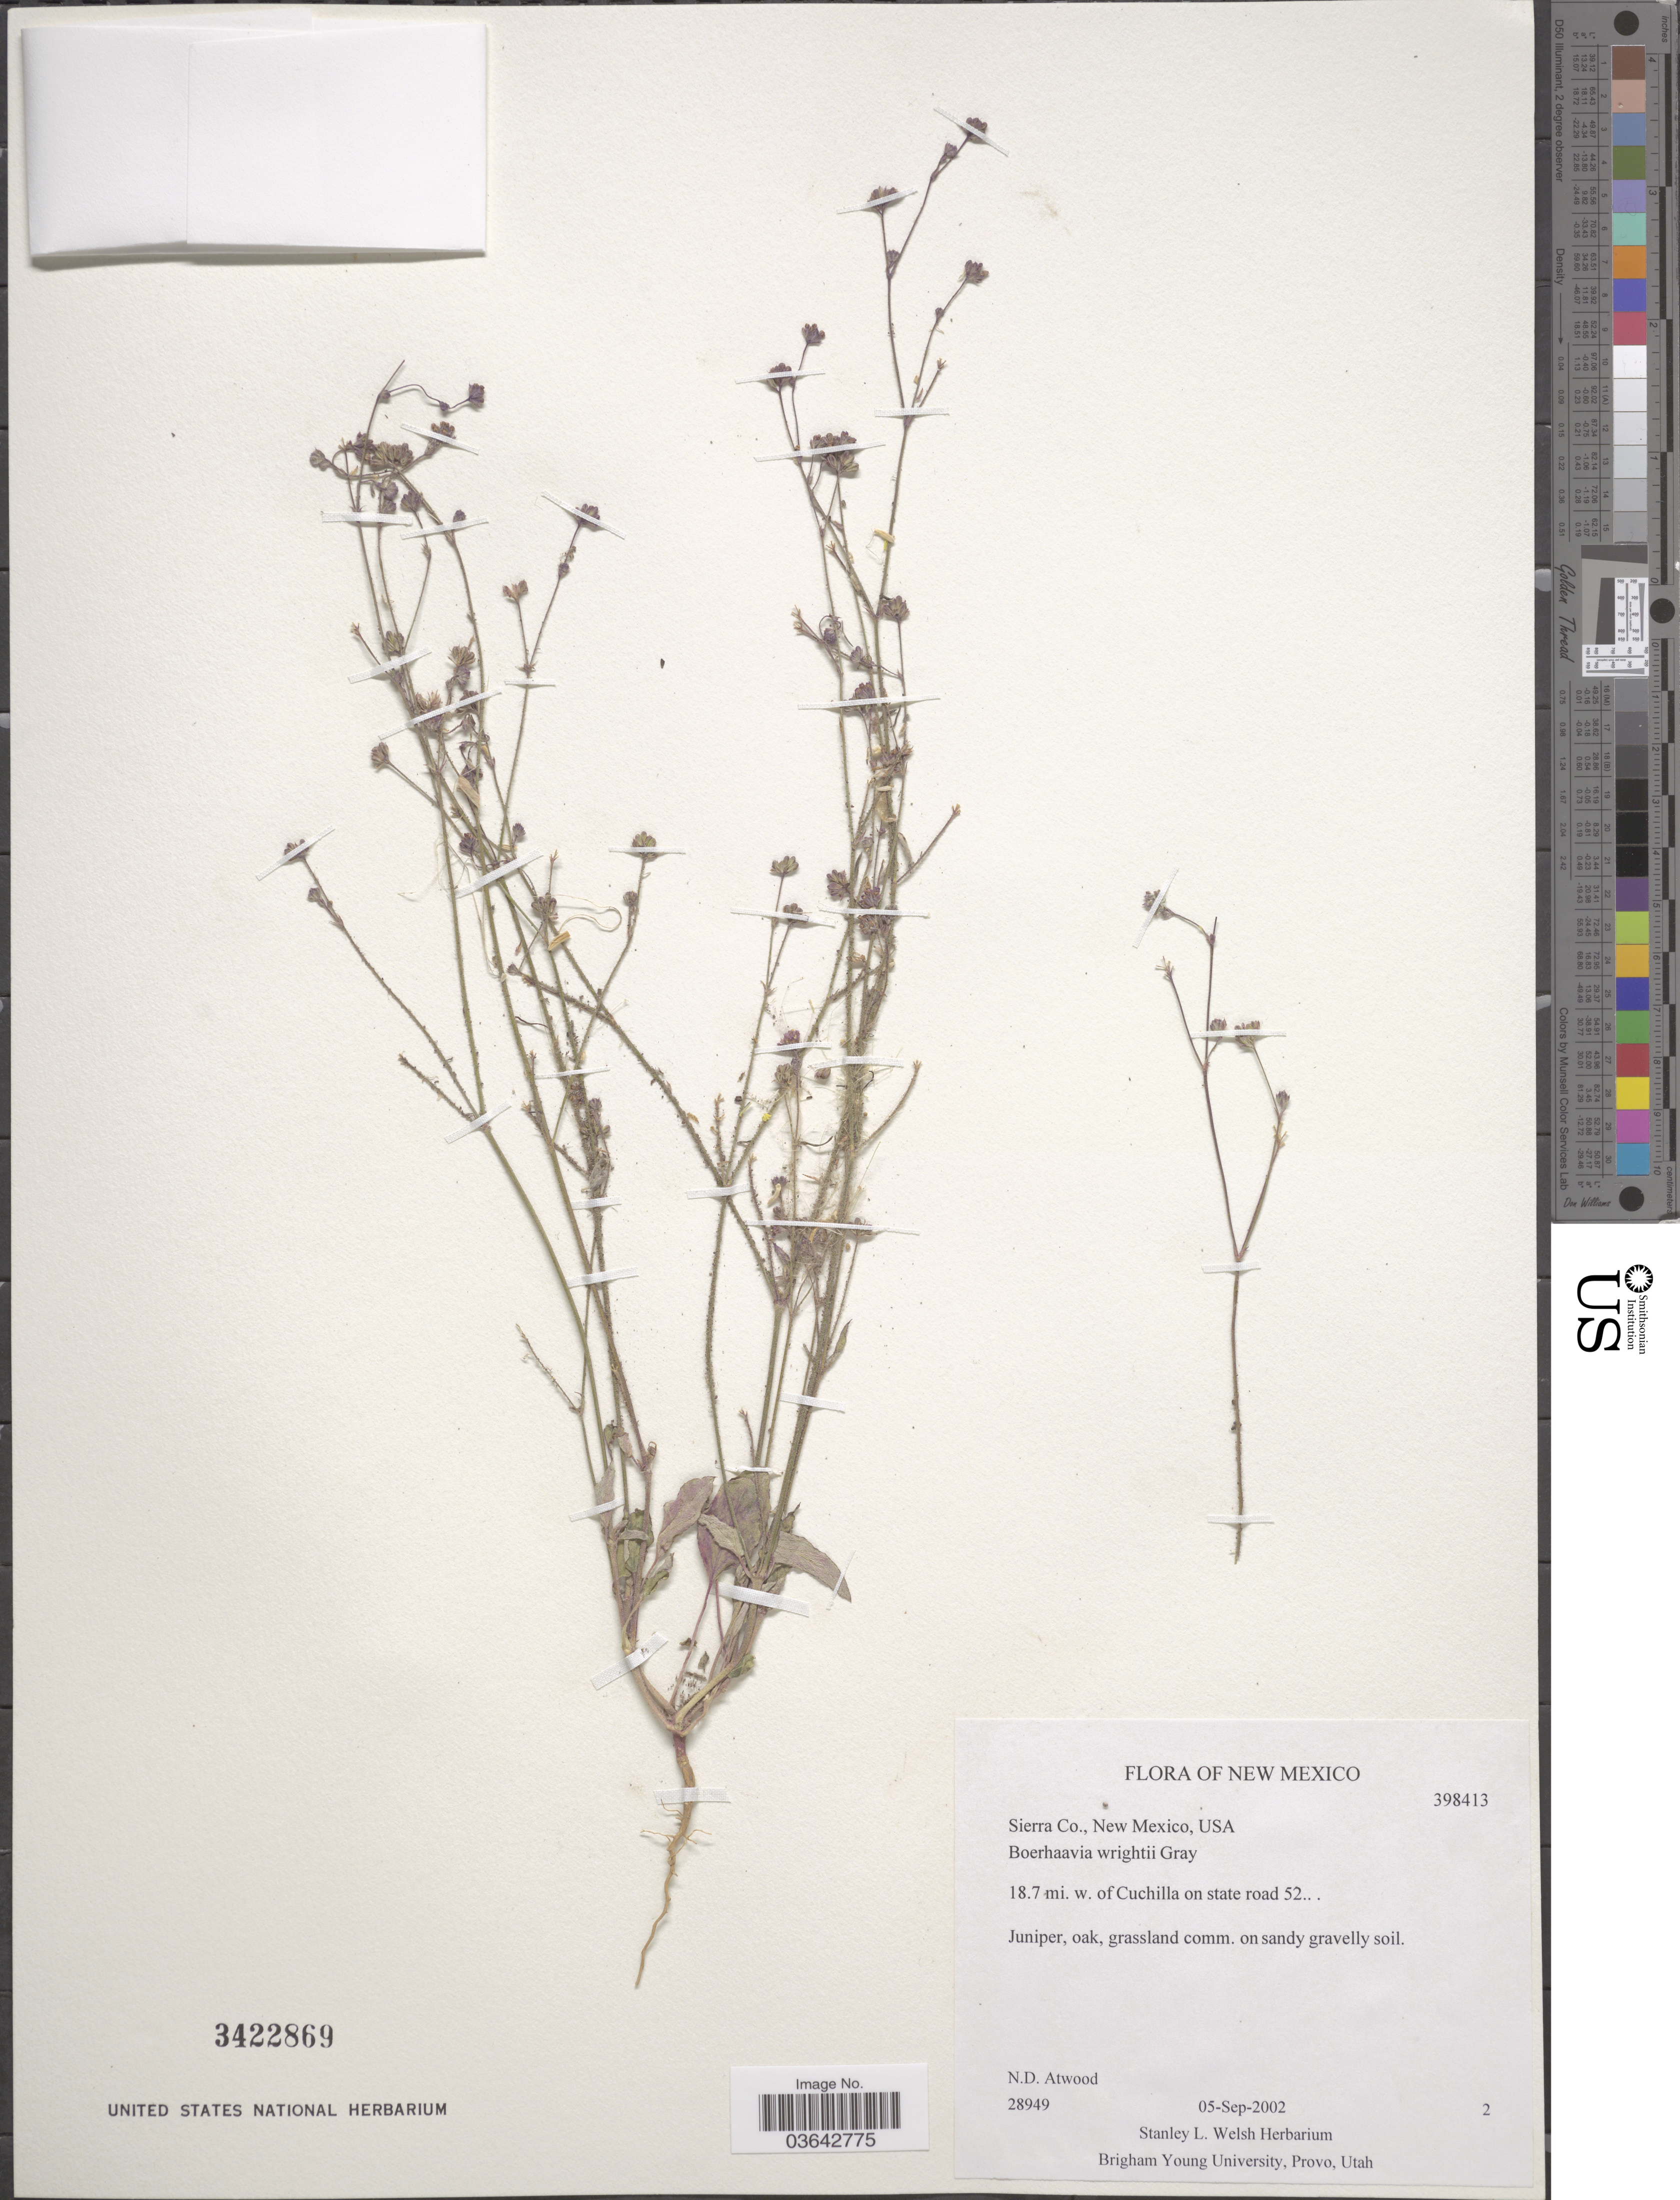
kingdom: Plantae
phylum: Tracheophyta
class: Magnoliopsida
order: Caryophyllales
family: Nyctaginaceae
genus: Boerhavia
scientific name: Boerhavia wrightii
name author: A. Gray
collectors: N. Atwood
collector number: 28949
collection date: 2002-09-05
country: United States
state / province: New Mexico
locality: Sierra Co. 18.7 mi. w. of Cuchilla on state road 52.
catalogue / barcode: US 3422869